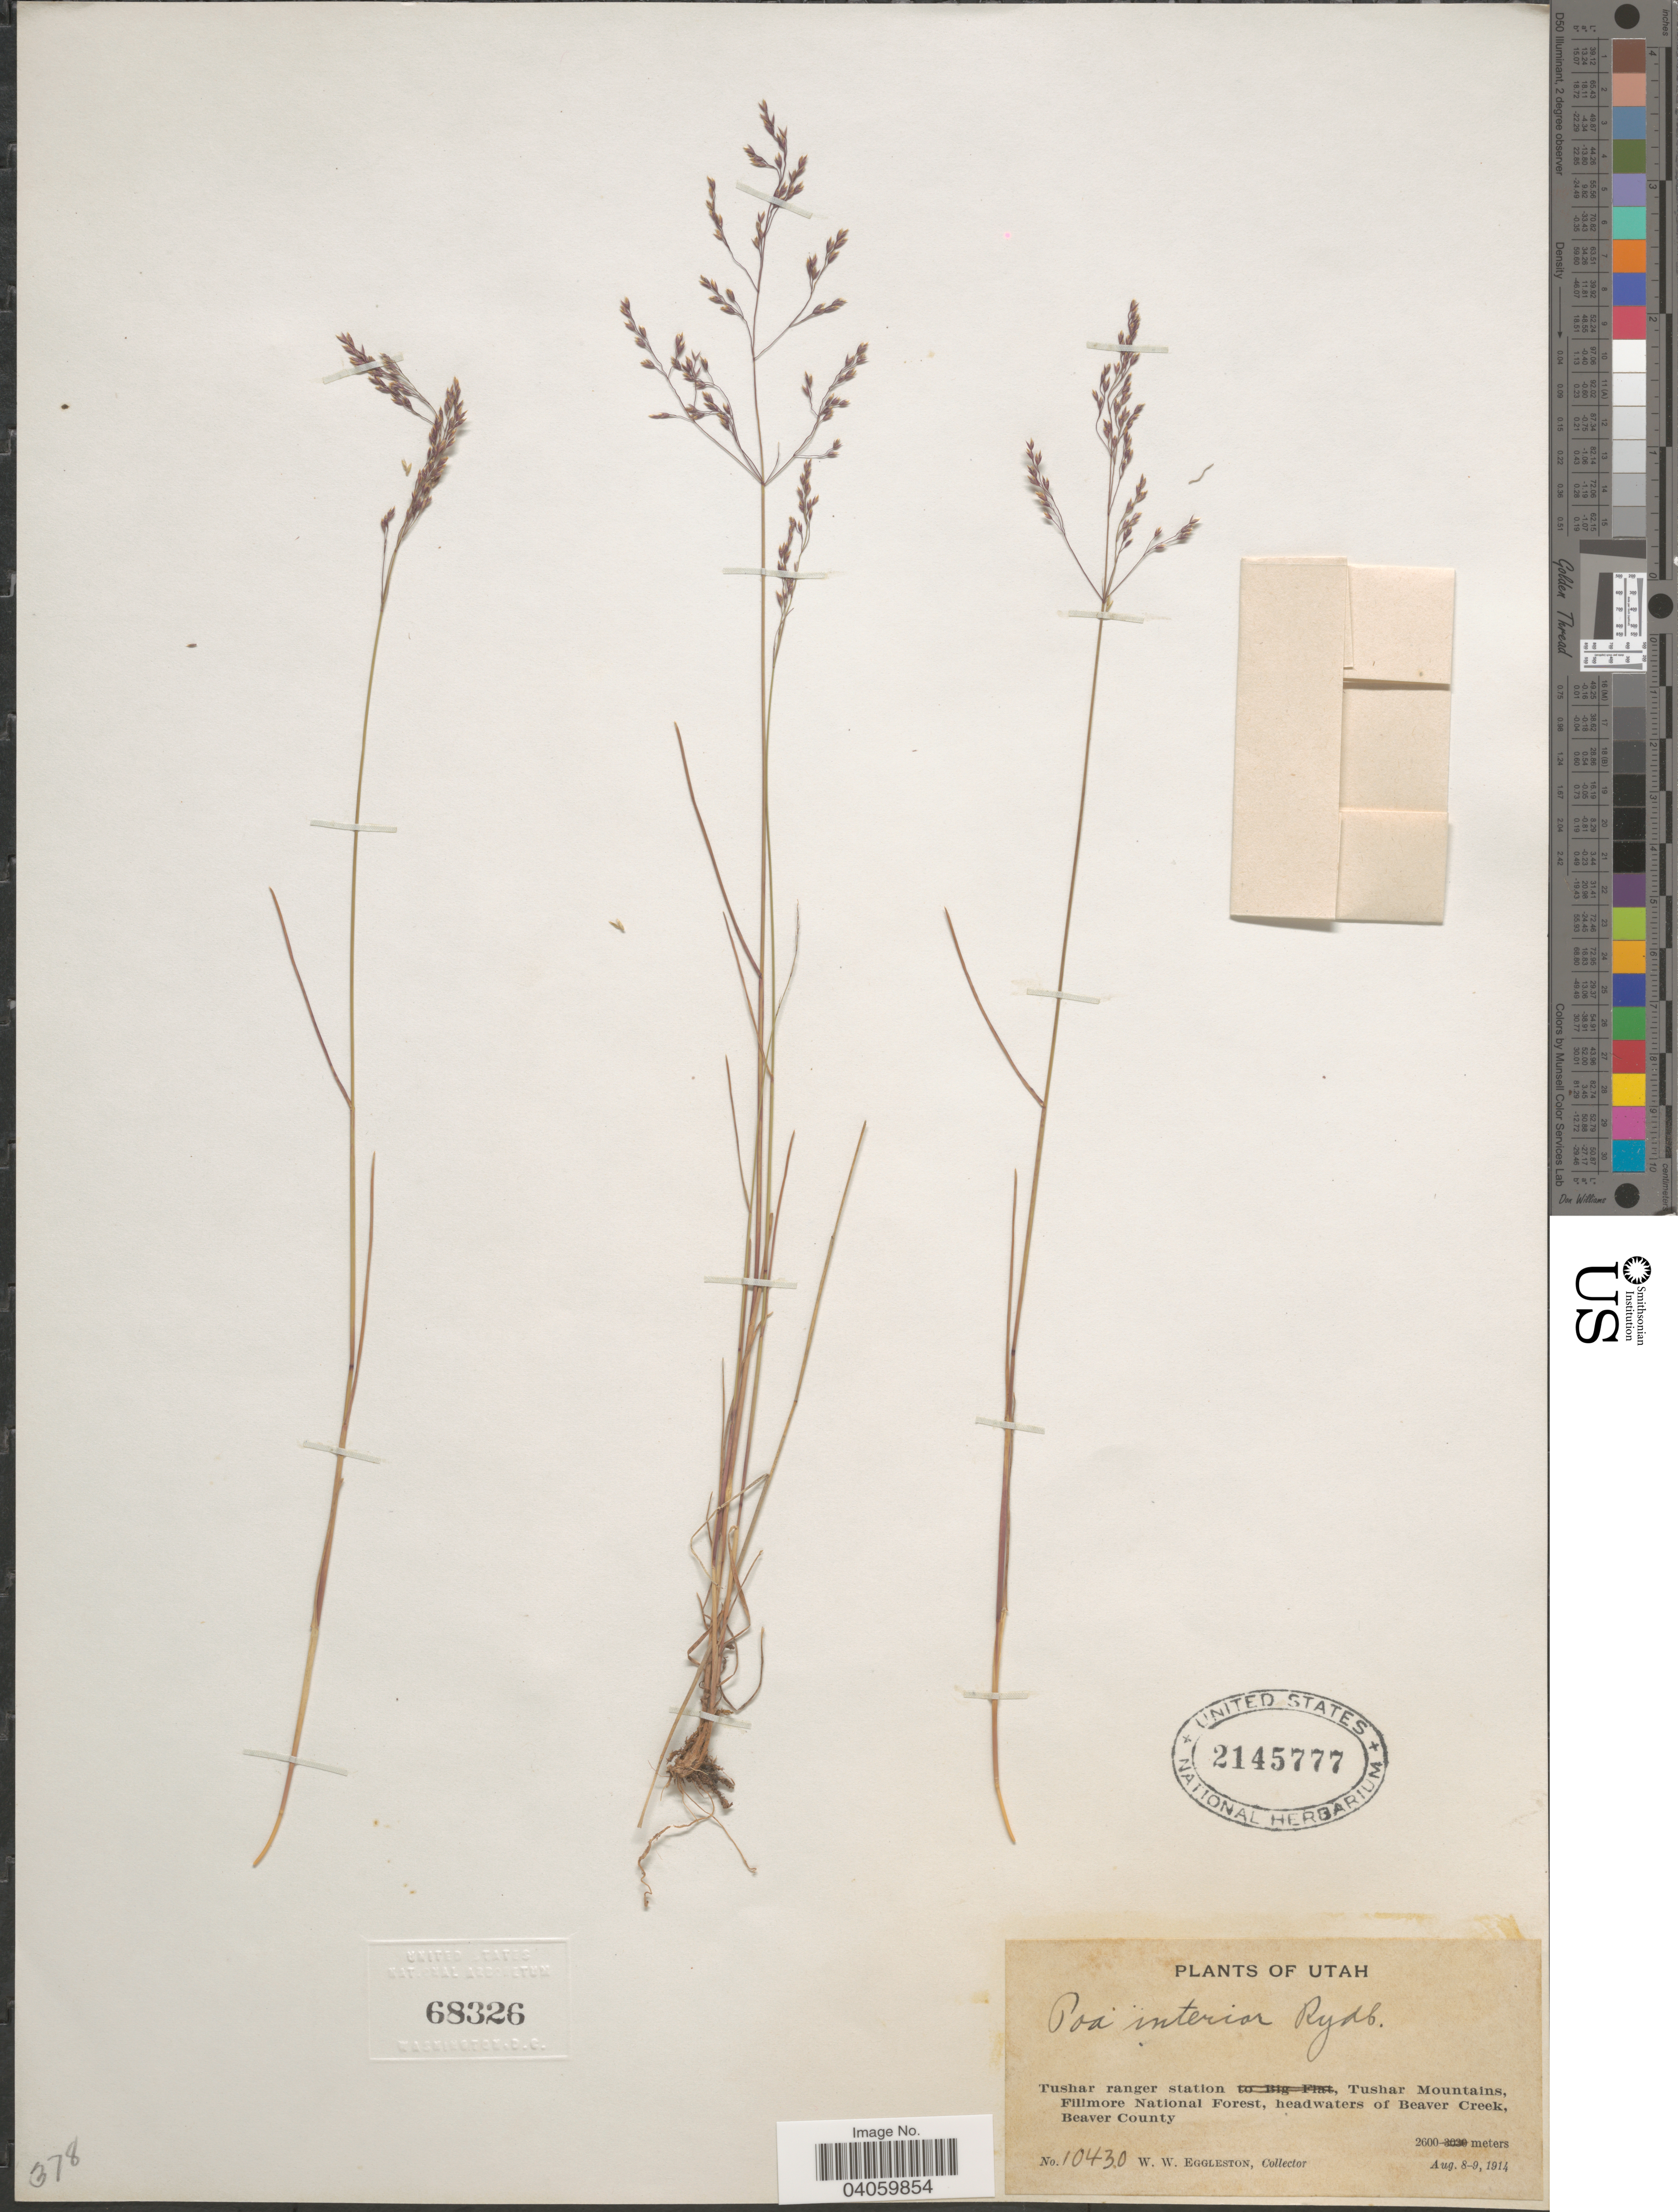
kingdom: Plantae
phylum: Tracheophyta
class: Liliopsida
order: Poales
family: Poaceae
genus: Poa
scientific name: Poa interior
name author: Rydb.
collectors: W. W. Eggleston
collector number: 10430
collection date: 1914-08-08/1914-08-09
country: United States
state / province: Utah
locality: Tushar ranger station, Tushar Mountains, Fillmore National Forest, headwaters of Beaver Creek, Beaver County.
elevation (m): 2600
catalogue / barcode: US 2145777